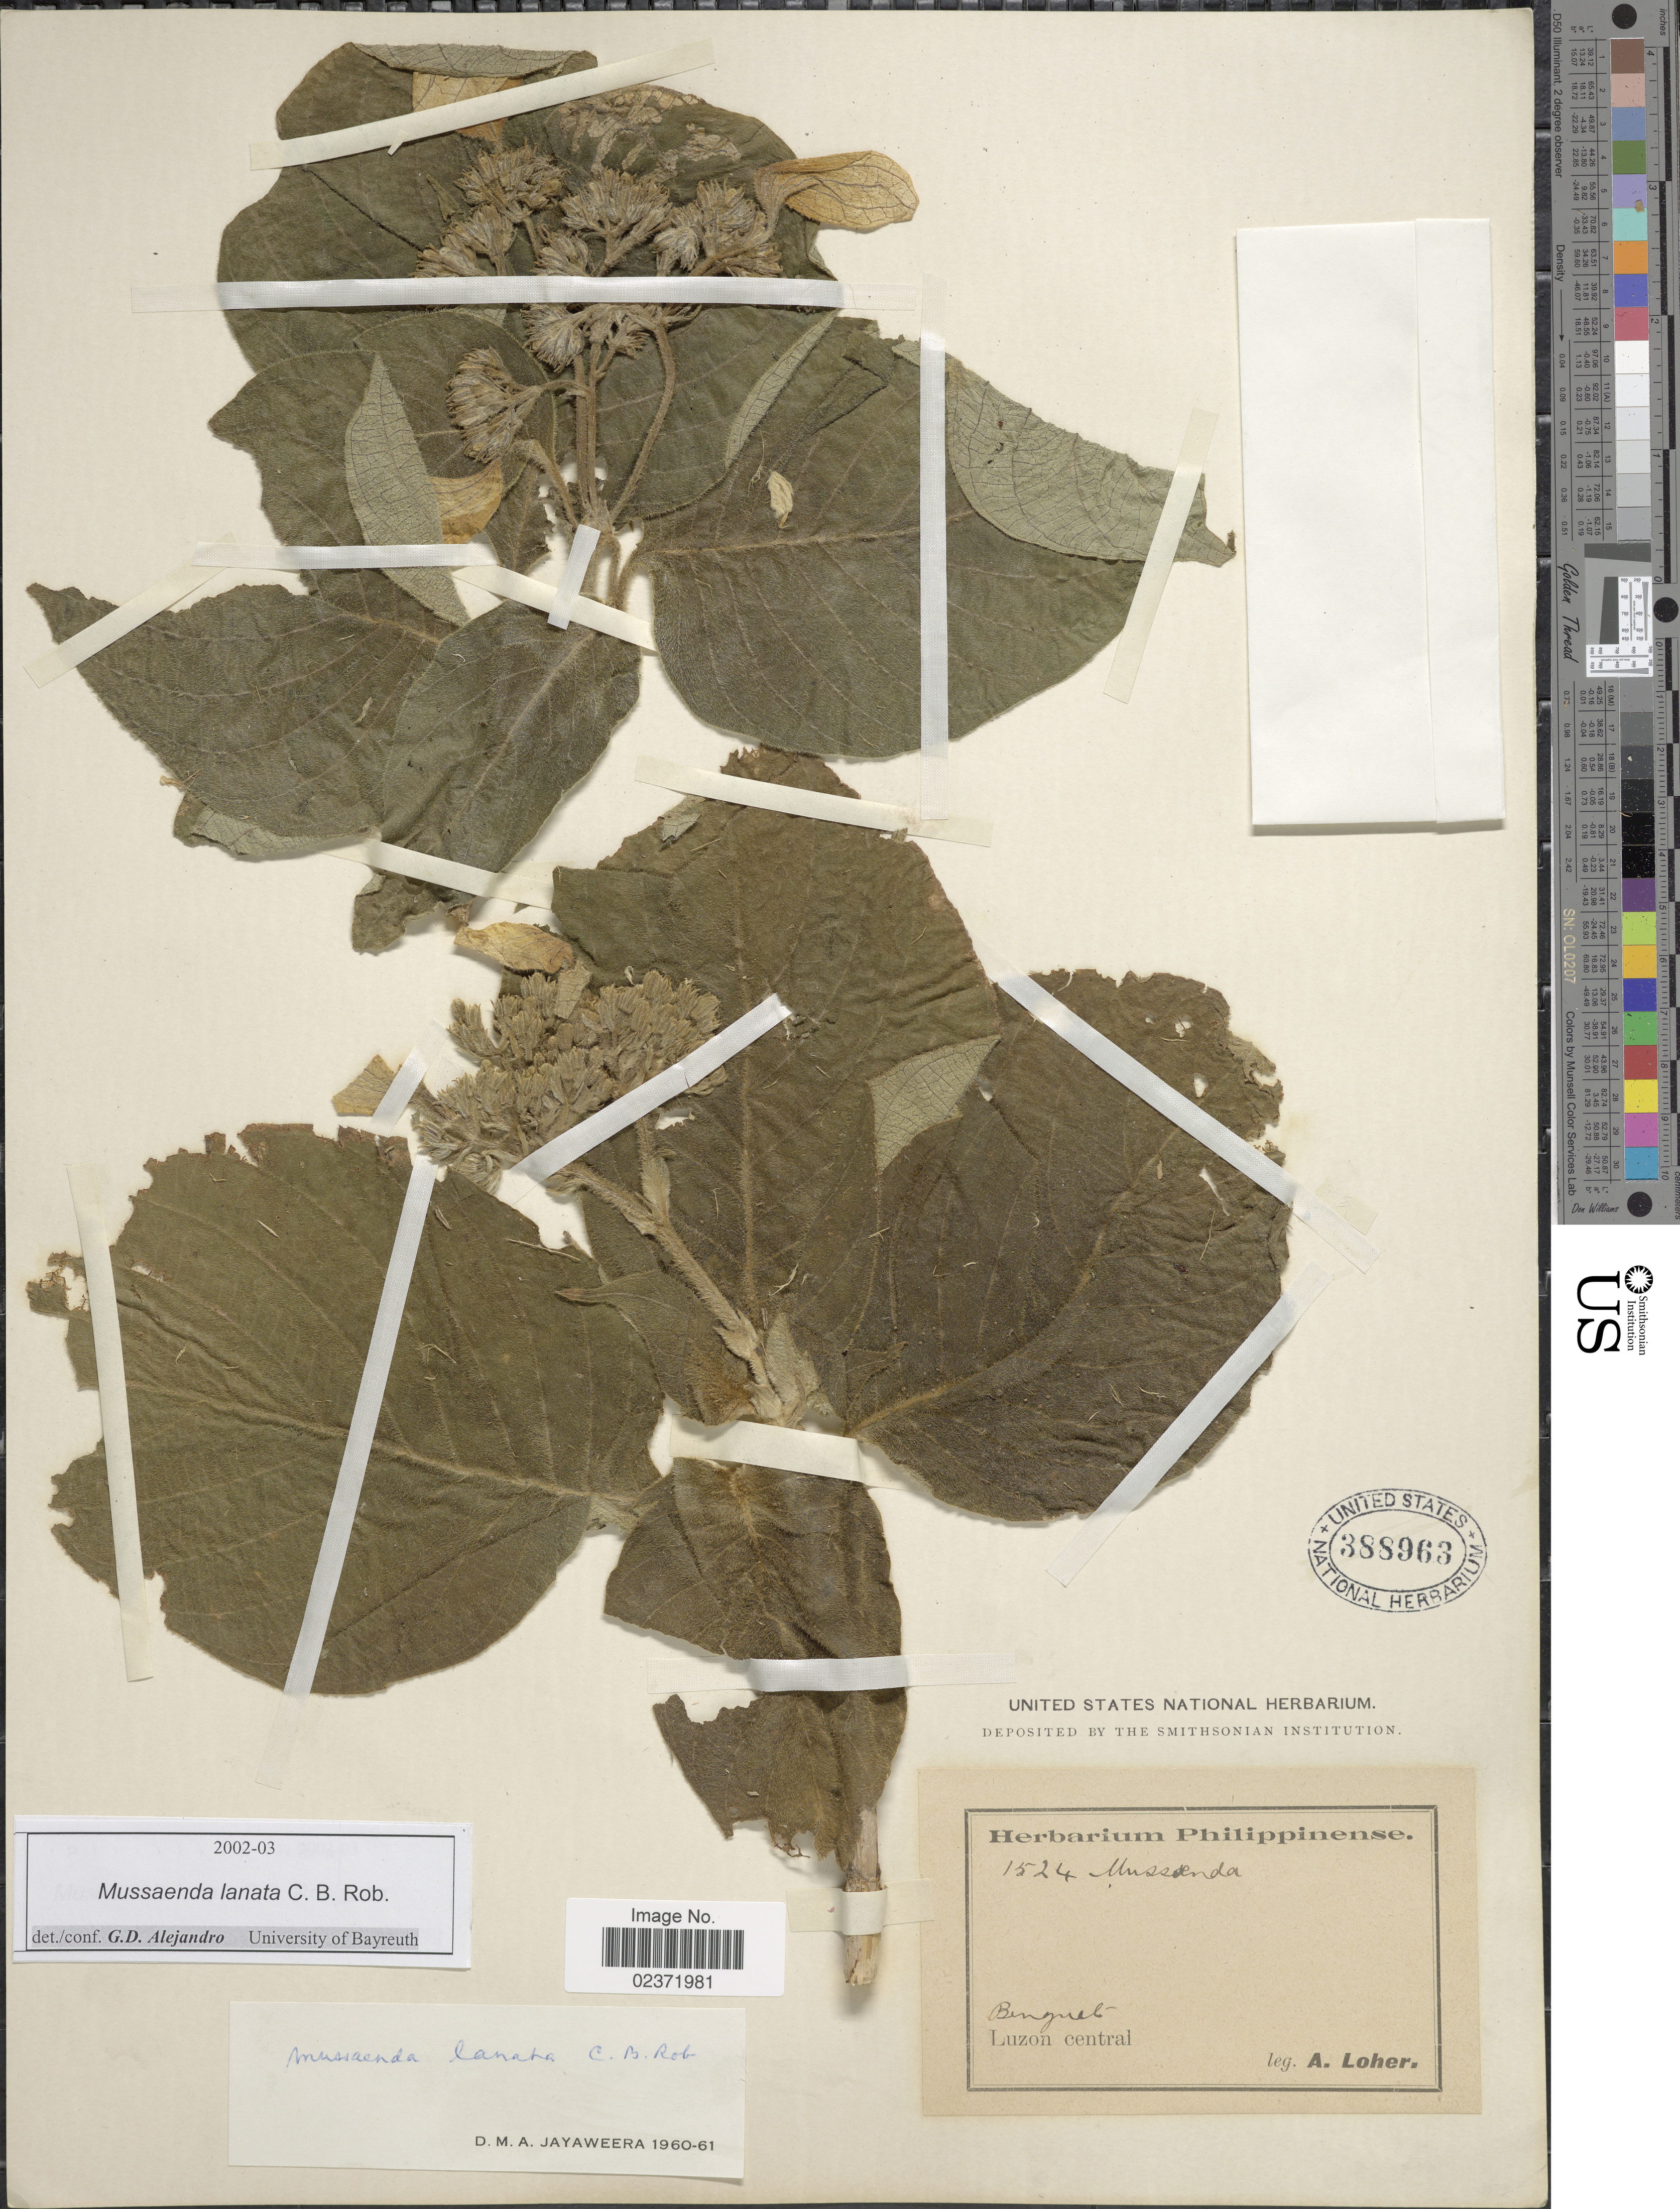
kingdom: Plantae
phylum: Tracheophyta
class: Magnoliopsida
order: Gentianales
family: Rubiaceae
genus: Mussaenda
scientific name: Mussaenda lanata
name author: C.B. Rob.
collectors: A. Loher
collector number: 1524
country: Philippines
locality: Benguet, Luzon Central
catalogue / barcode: US 388963